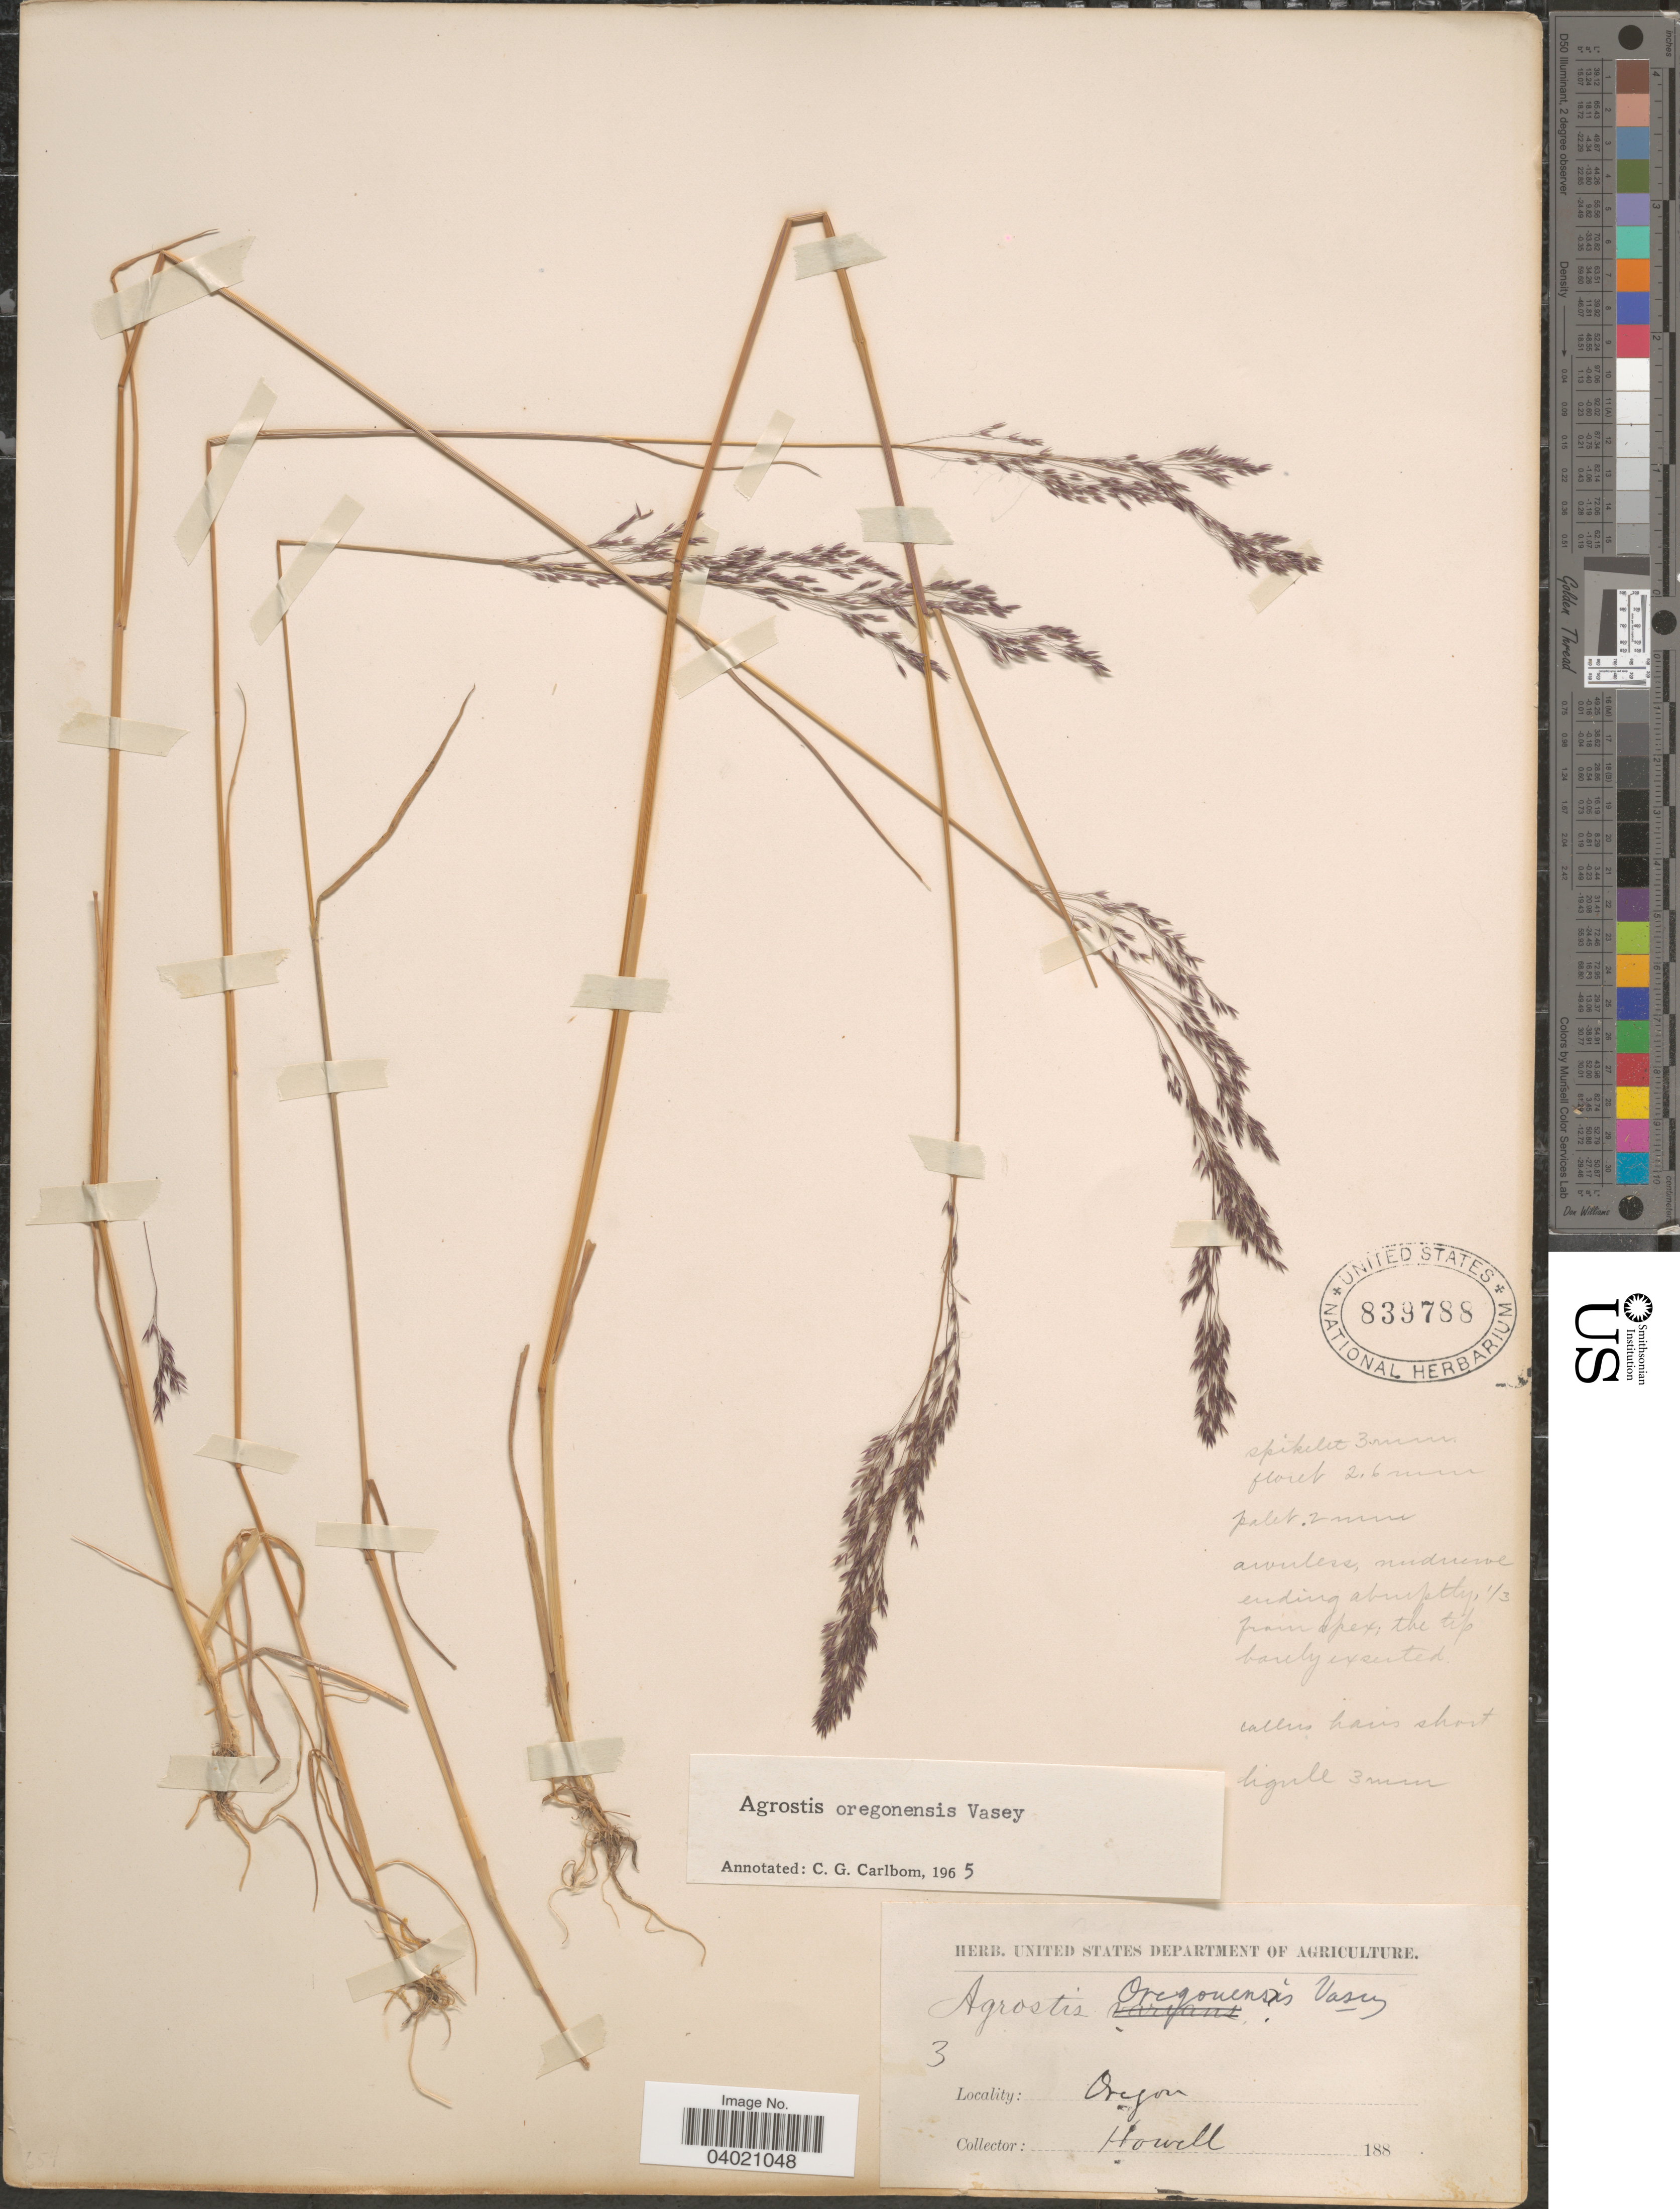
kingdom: Plantae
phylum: Tracheophyta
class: Liliopsida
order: Poales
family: Poaceae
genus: Agrostis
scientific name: Agrostis oregonensis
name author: Vasey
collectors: -. Howell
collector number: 3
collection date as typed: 188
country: United States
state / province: Oregon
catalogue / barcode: US 839788